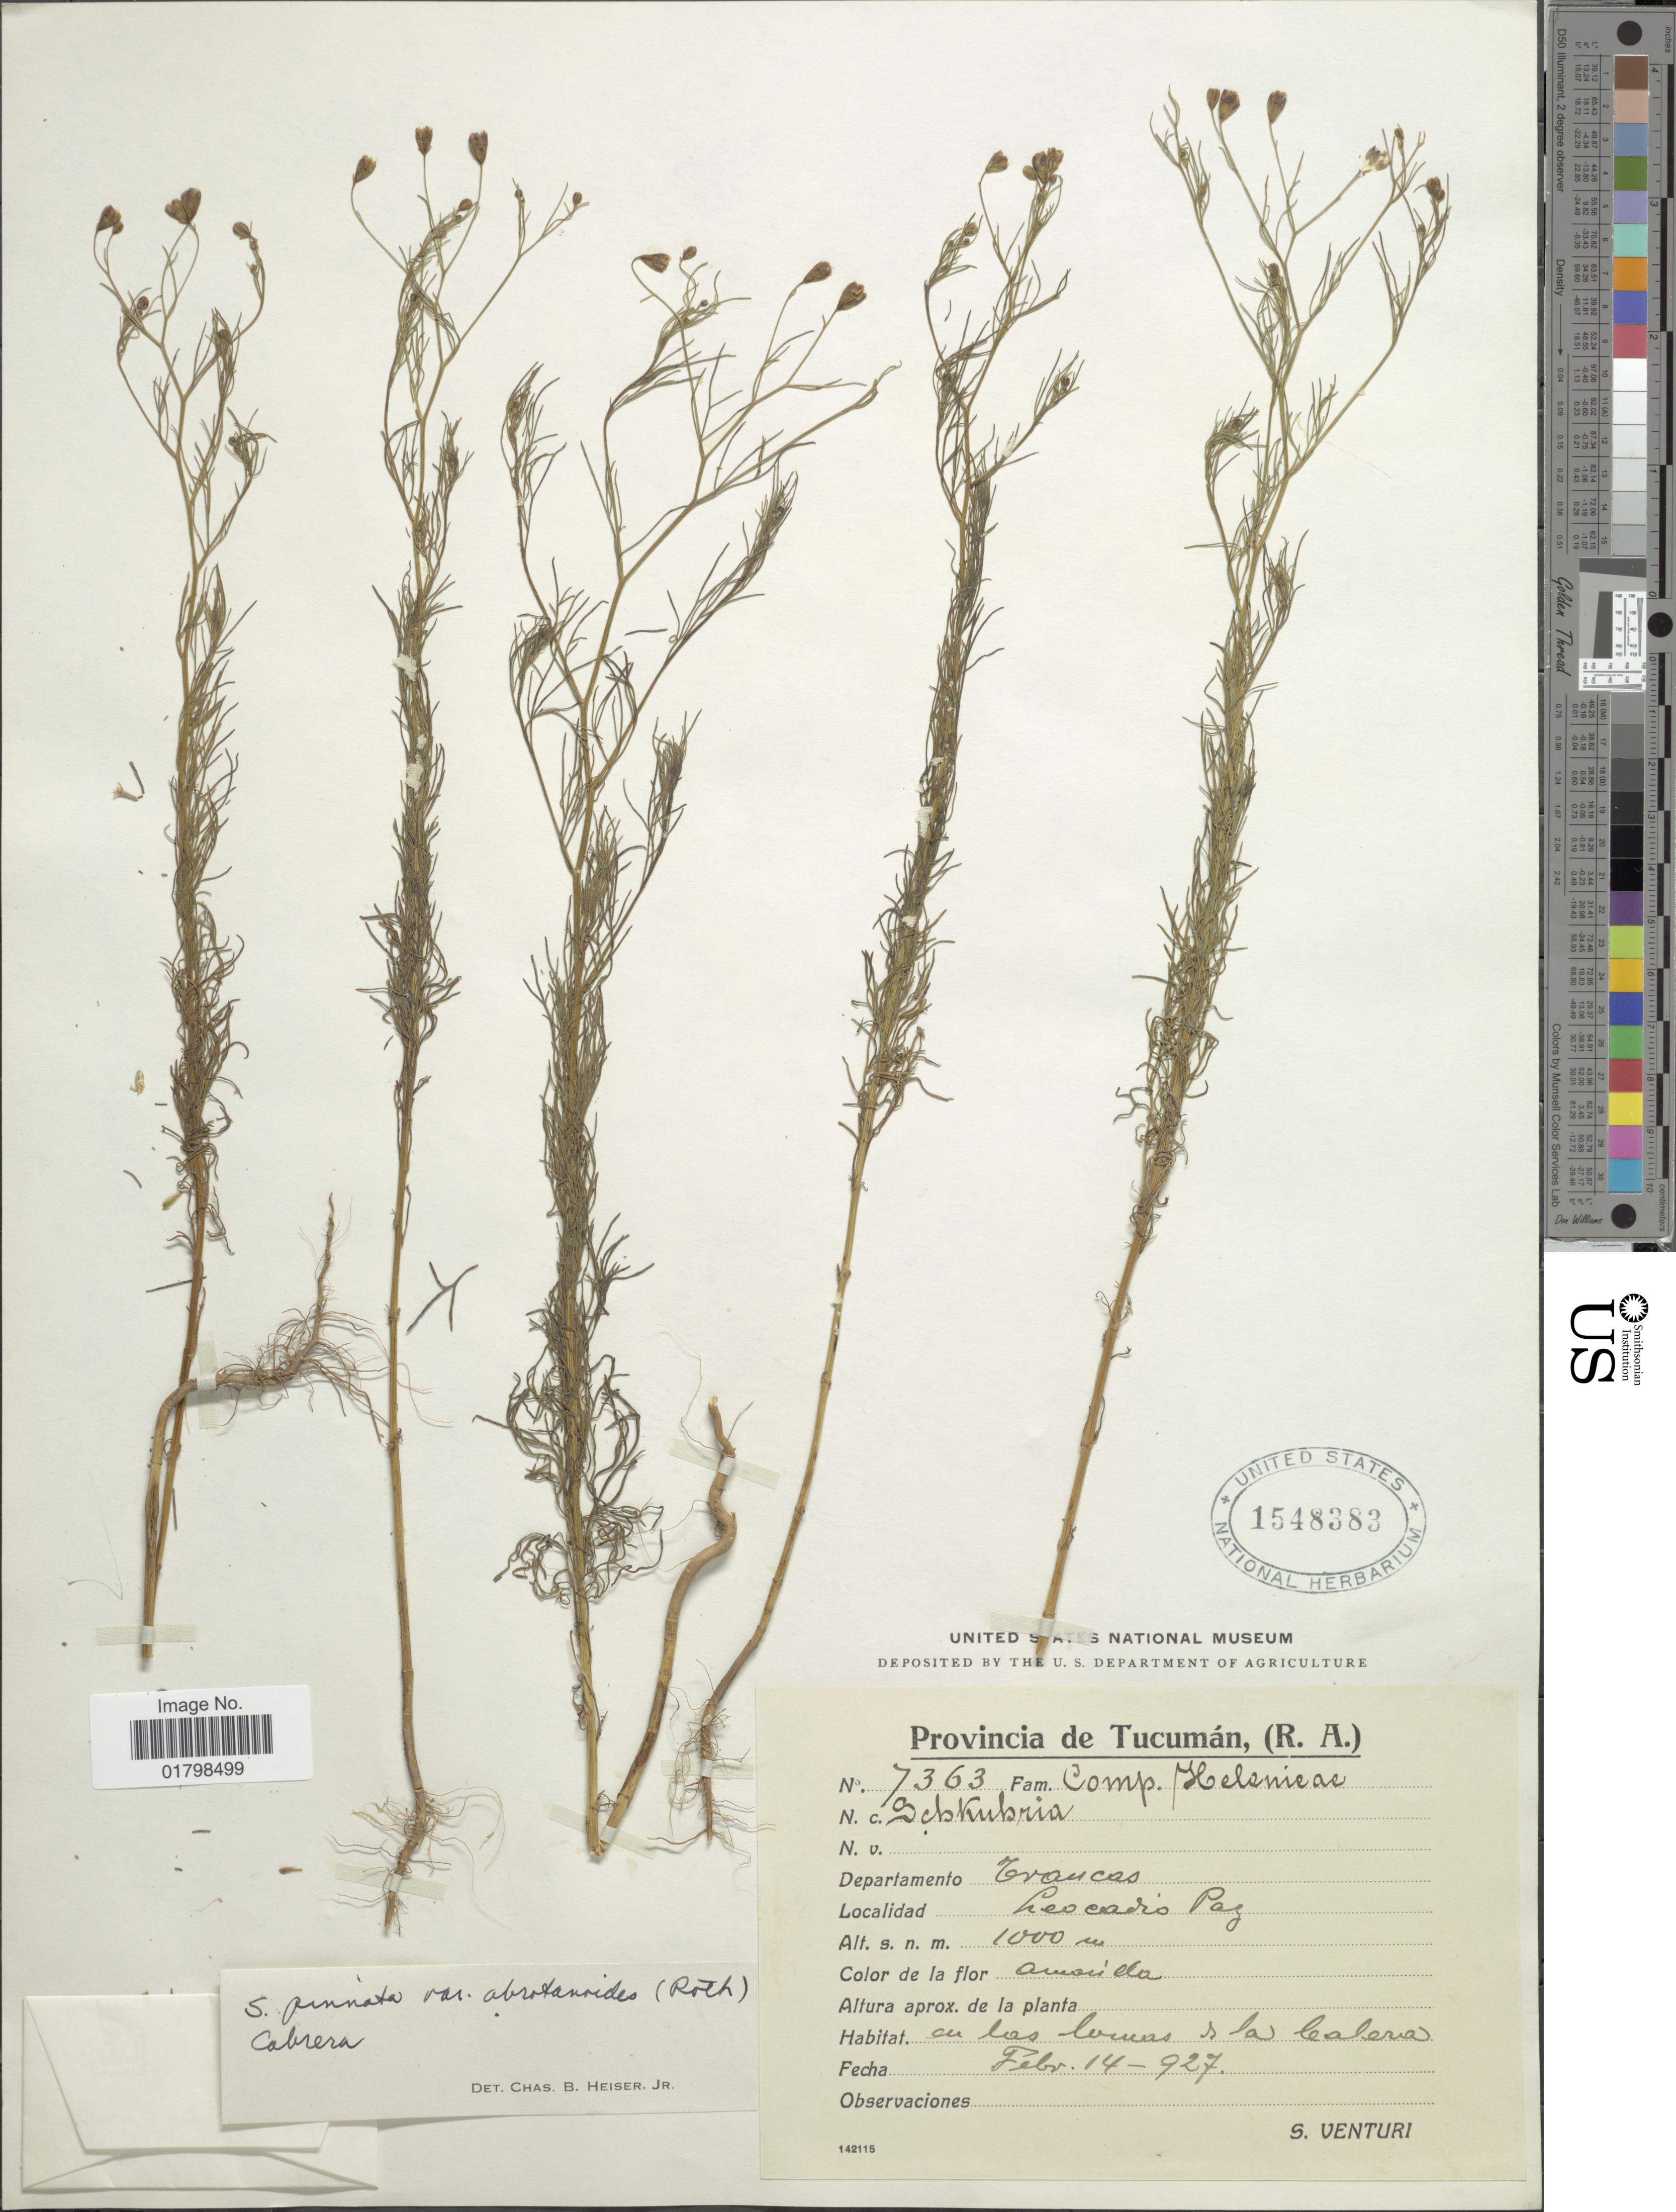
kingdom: Plantae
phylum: Tracheophyta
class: Magnoliopsida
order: Asterales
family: Asteraceae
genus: Schkuhria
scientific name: Schkuhria pinnata var. abrotanoides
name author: (Roth) Cabrera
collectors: S. Venturi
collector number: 7363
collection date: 1927-02-14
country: Argentina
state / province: Tucuman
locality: Departamento Trancas, Leocario Paz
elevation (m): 1000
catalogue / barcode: US 1548383